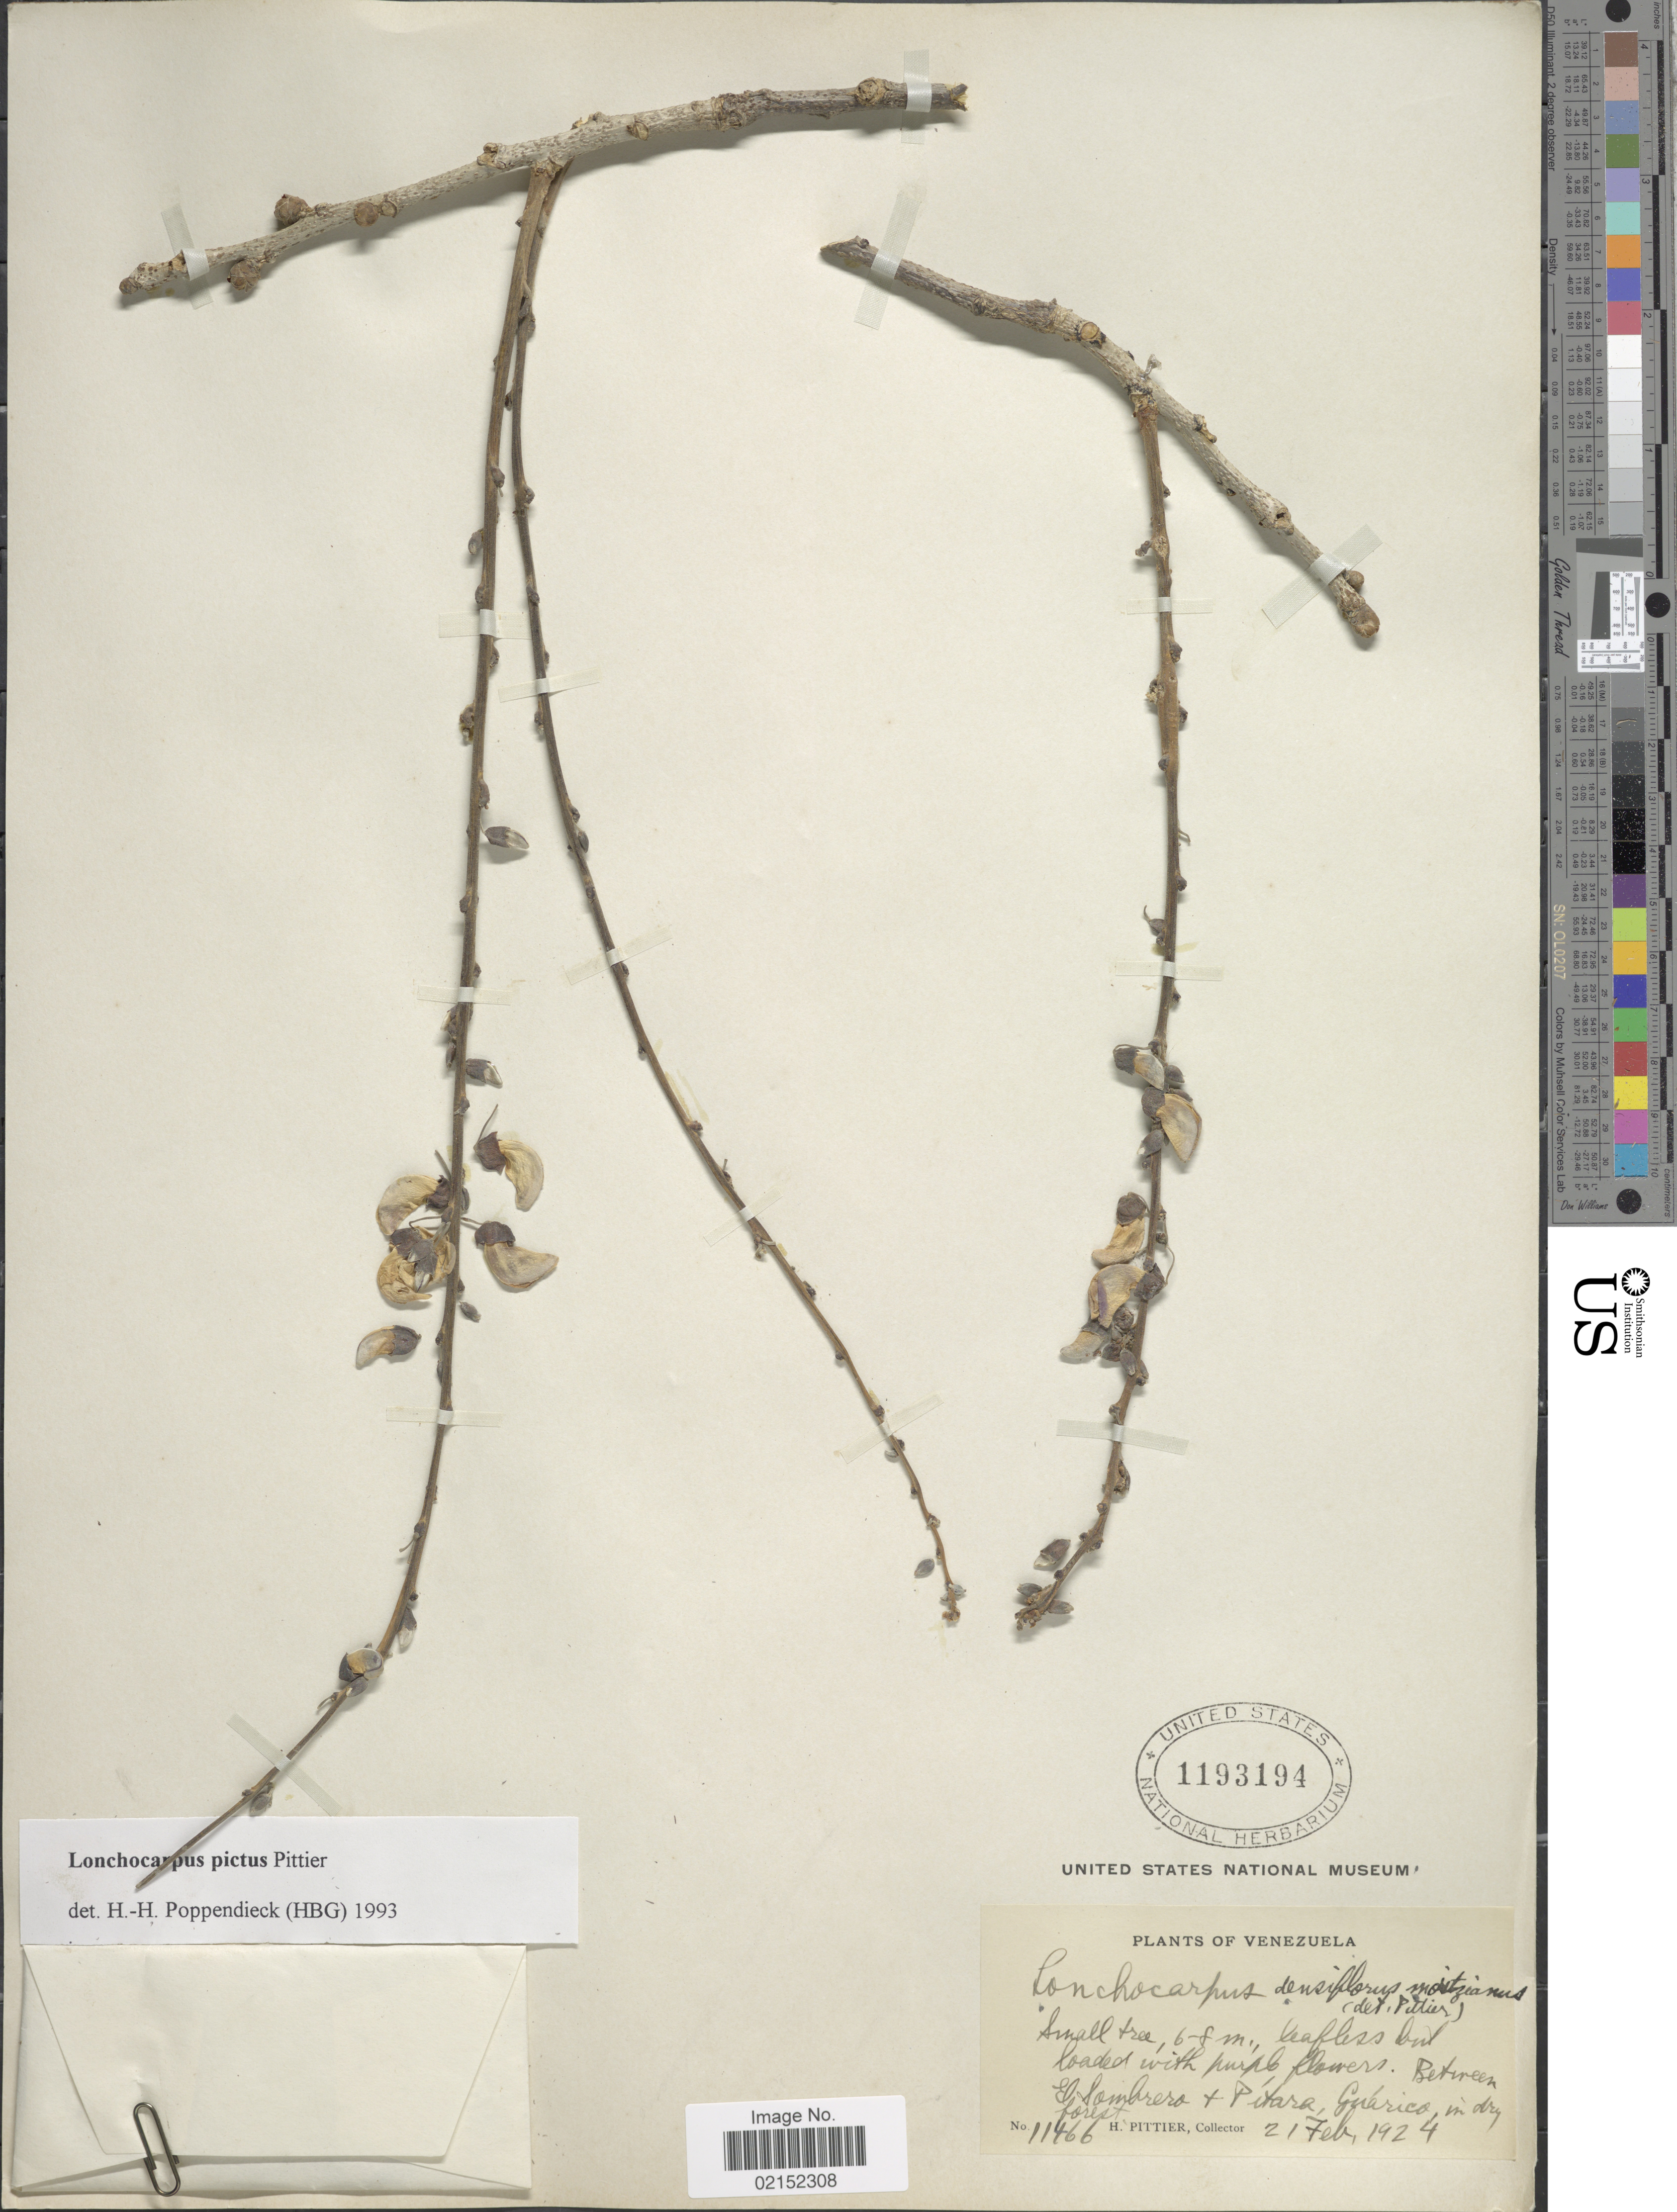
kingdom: Plantae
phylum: Tracheophyta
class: Magnoliopsida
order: Fabales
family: Fabaceae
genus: Lonchocarpus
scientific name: Lonchocarpus pictus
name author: Pittier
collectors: H. F. Pittier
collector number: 11466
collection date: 1924-02-21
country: Venezuela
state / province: Guárico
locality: Between El Sombrero + Pitara, in dry forest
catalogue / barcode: US 1193194